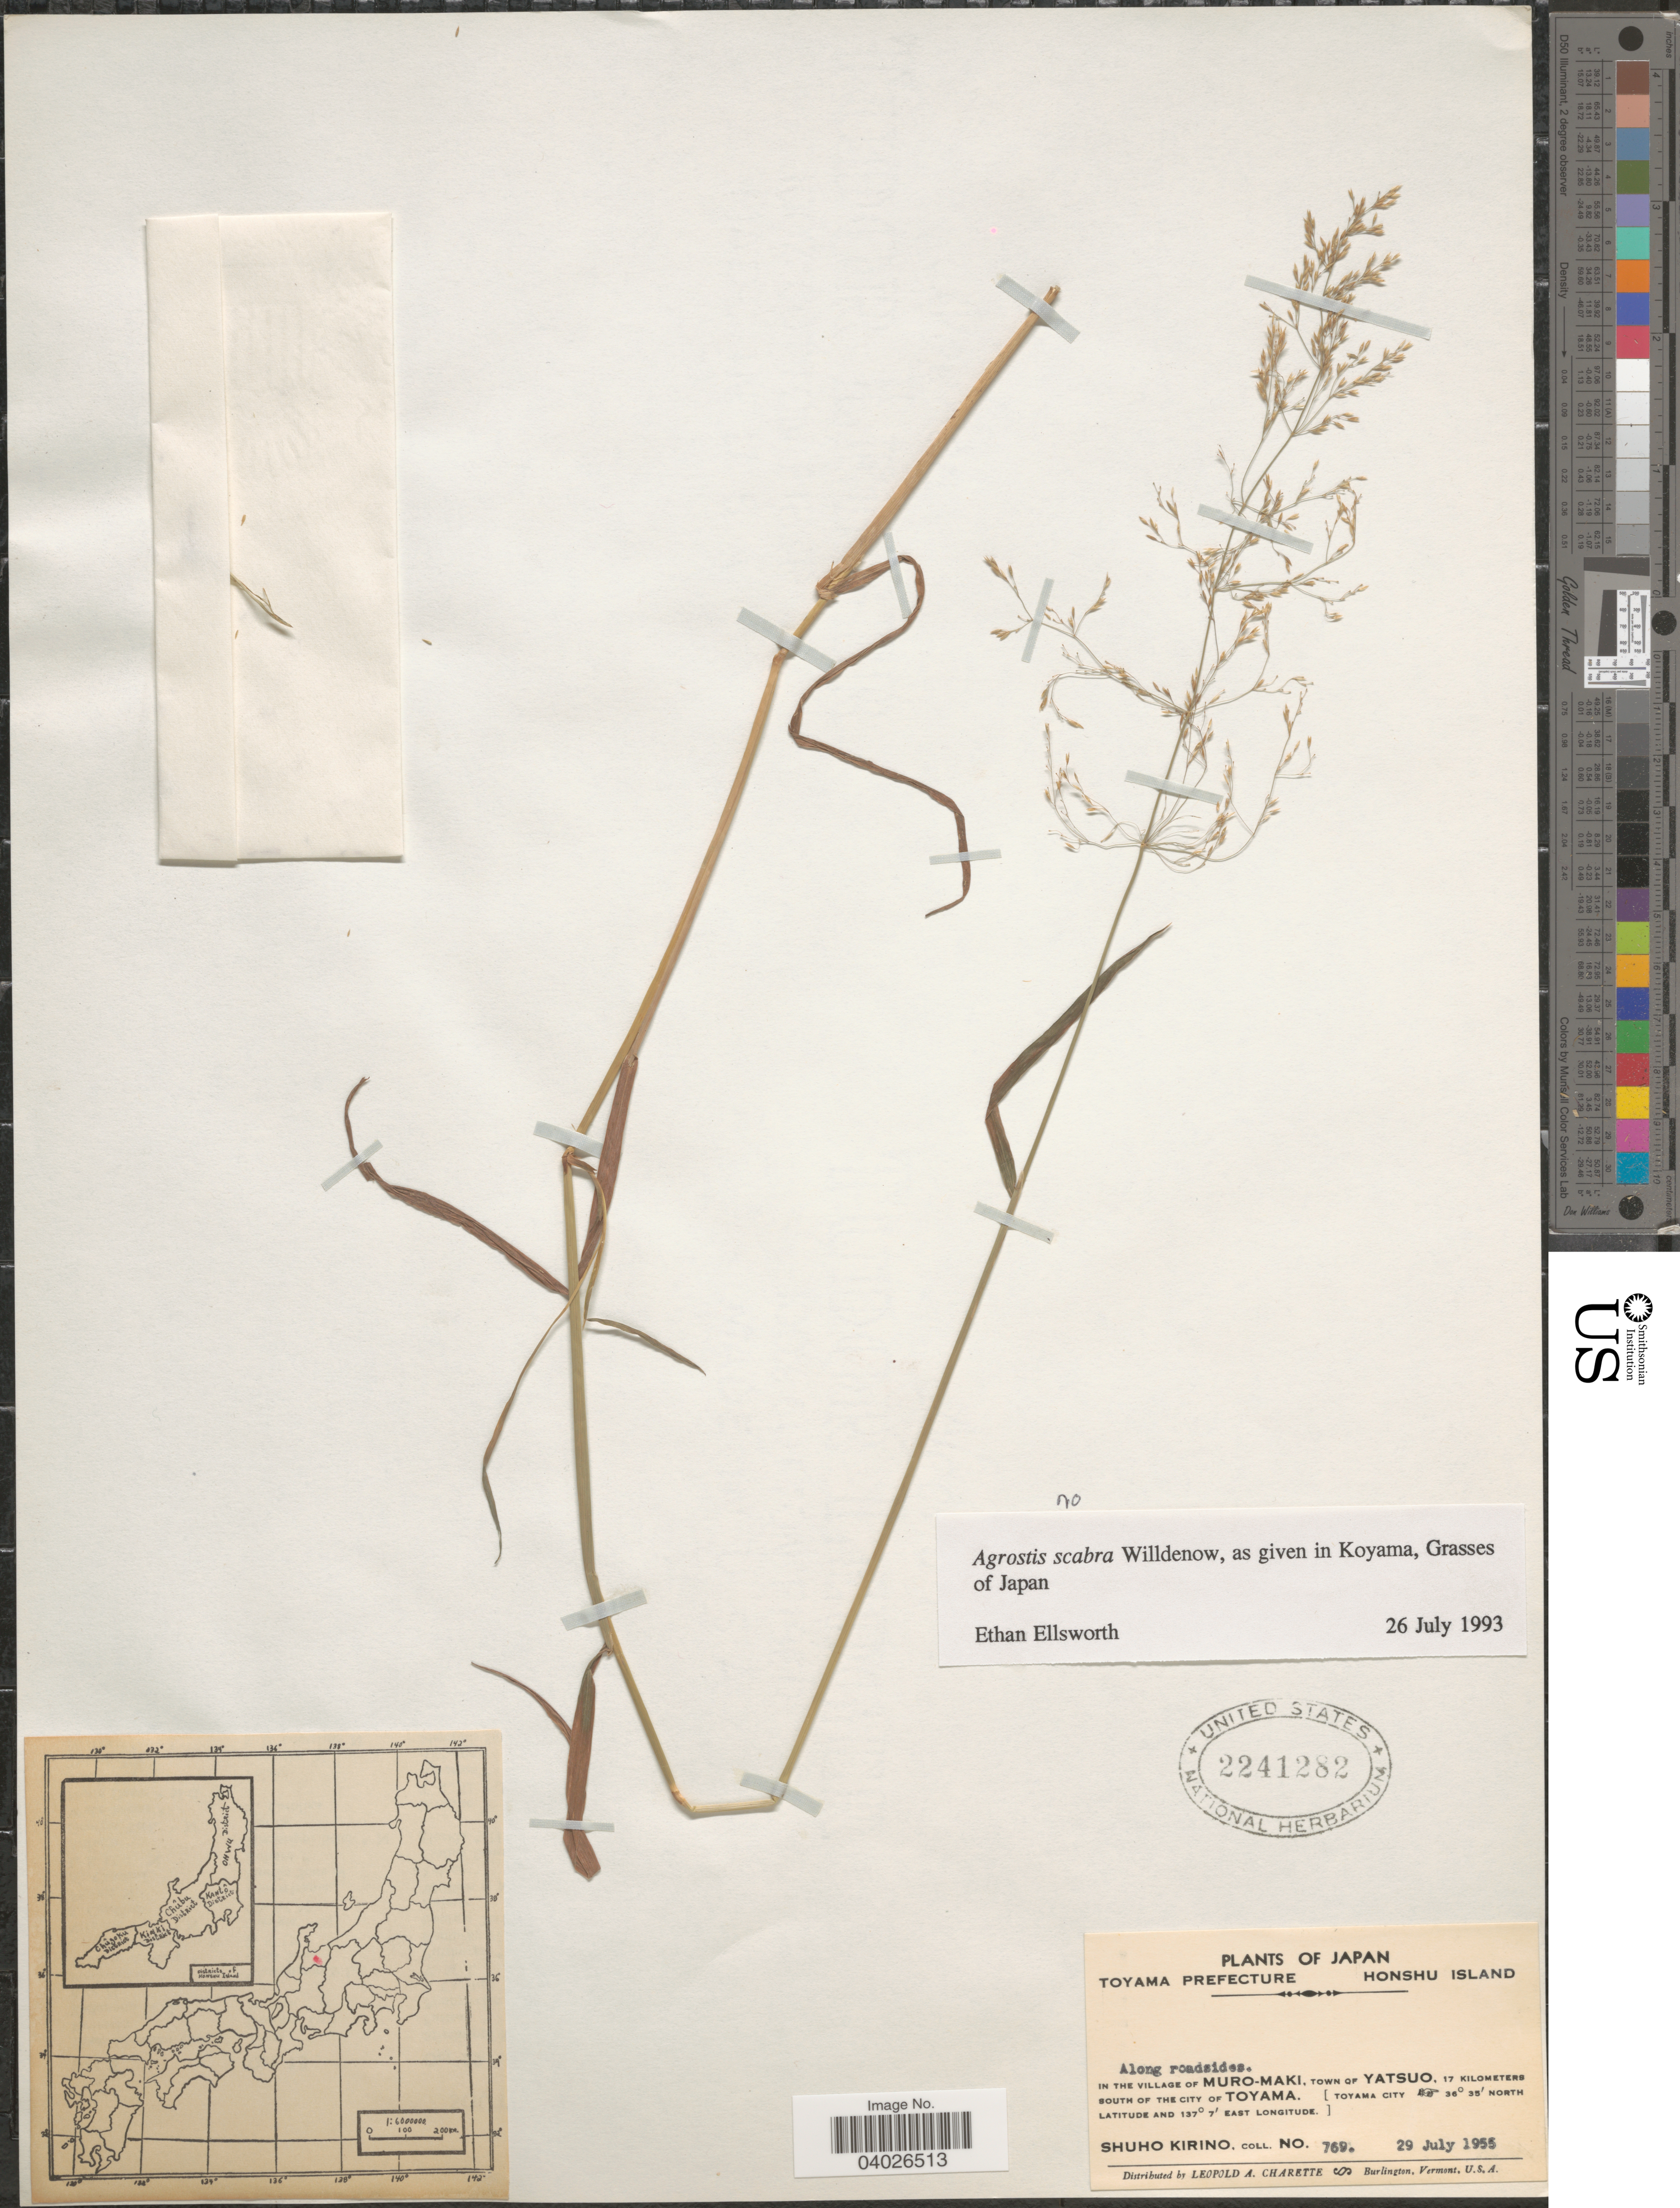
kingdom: Plantae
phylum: Tracheophyta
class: Liliopsida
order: Poales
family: Poaceae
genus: Agrostis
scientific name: Agrostis scabra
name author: Willd.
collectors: S. Kirino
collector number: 769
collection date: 1955-07-29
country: Japan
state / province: Toyama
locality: Toyama Prefecture. Honshu Island. In the village of Muro-Maki, town of Yatsuo, 17 kilometers south of the city of Toyama. [Toyama City].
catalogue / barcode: US 2241282